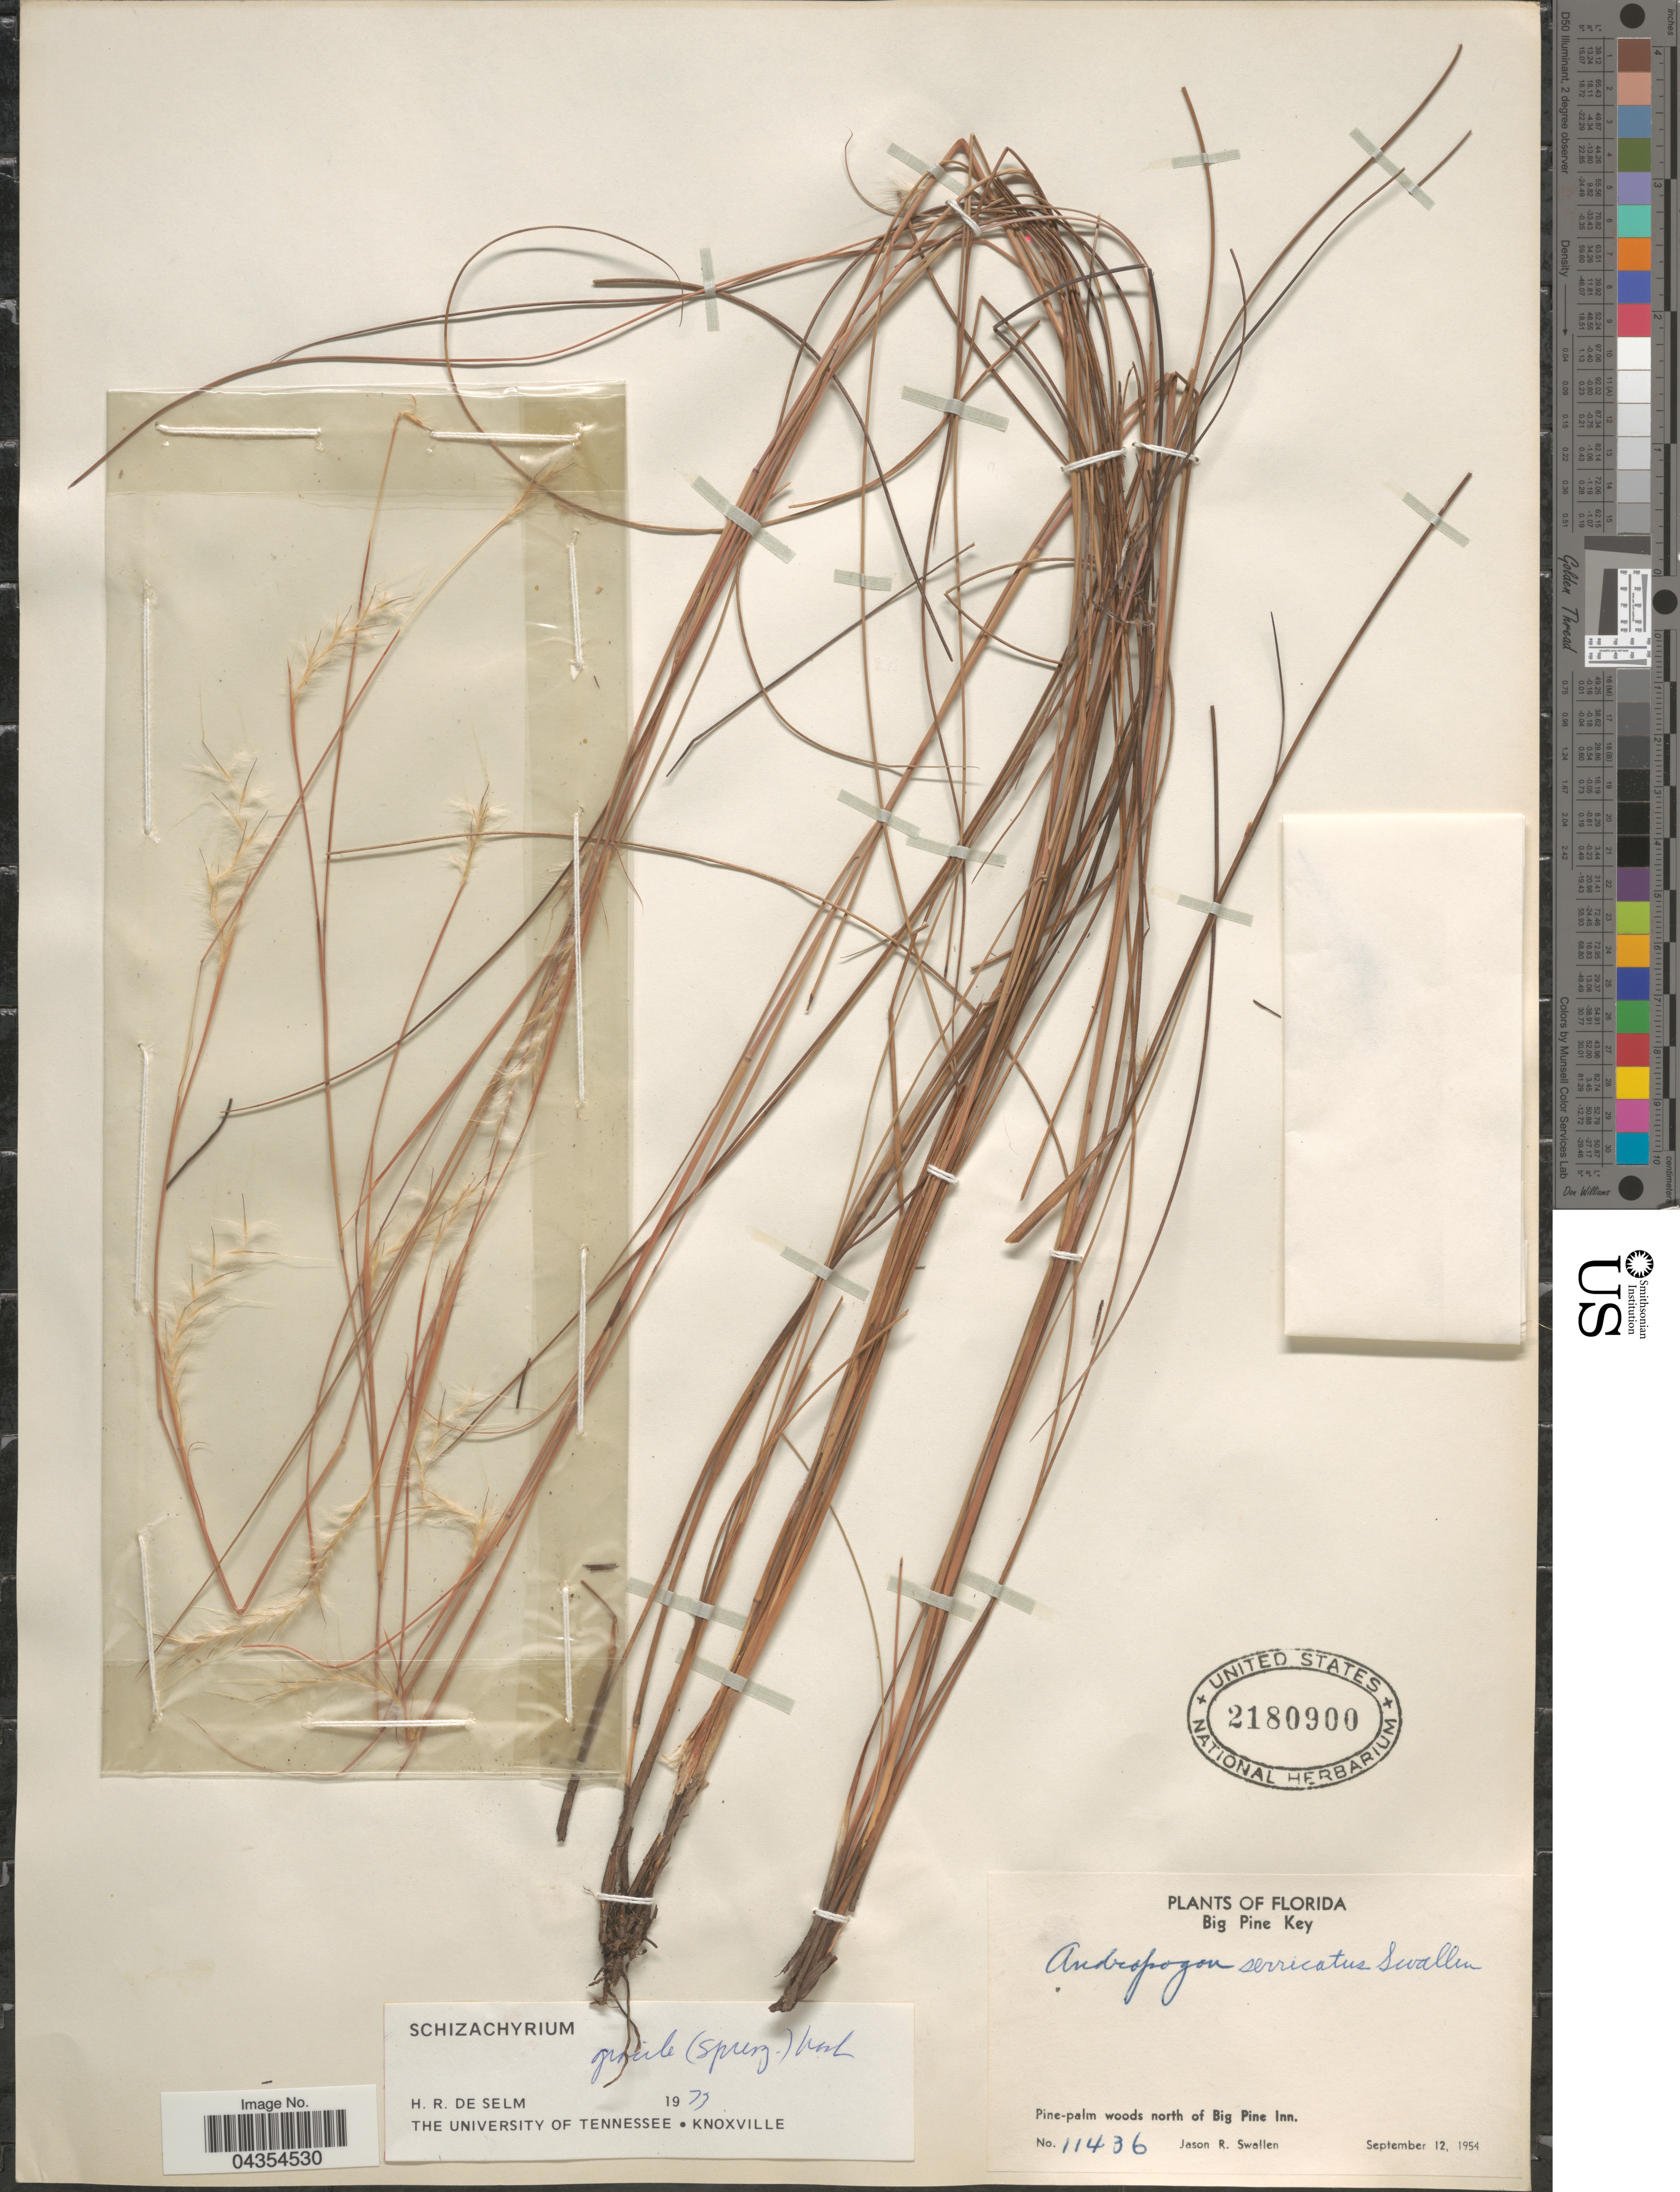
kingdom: Plantae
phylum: Tracheophyta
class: Liliopsida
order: Poales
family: Poaceae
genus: Schizachyrium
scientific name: Schizachyrium gracile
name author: (Spreng.) Nash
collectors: J. R. Swallen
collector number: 11436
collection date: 1954-09-12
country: United States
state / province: Florida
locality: Big Pine Key. Pine-palm woods north of Big Pine Inn.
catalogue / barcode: US 2180900